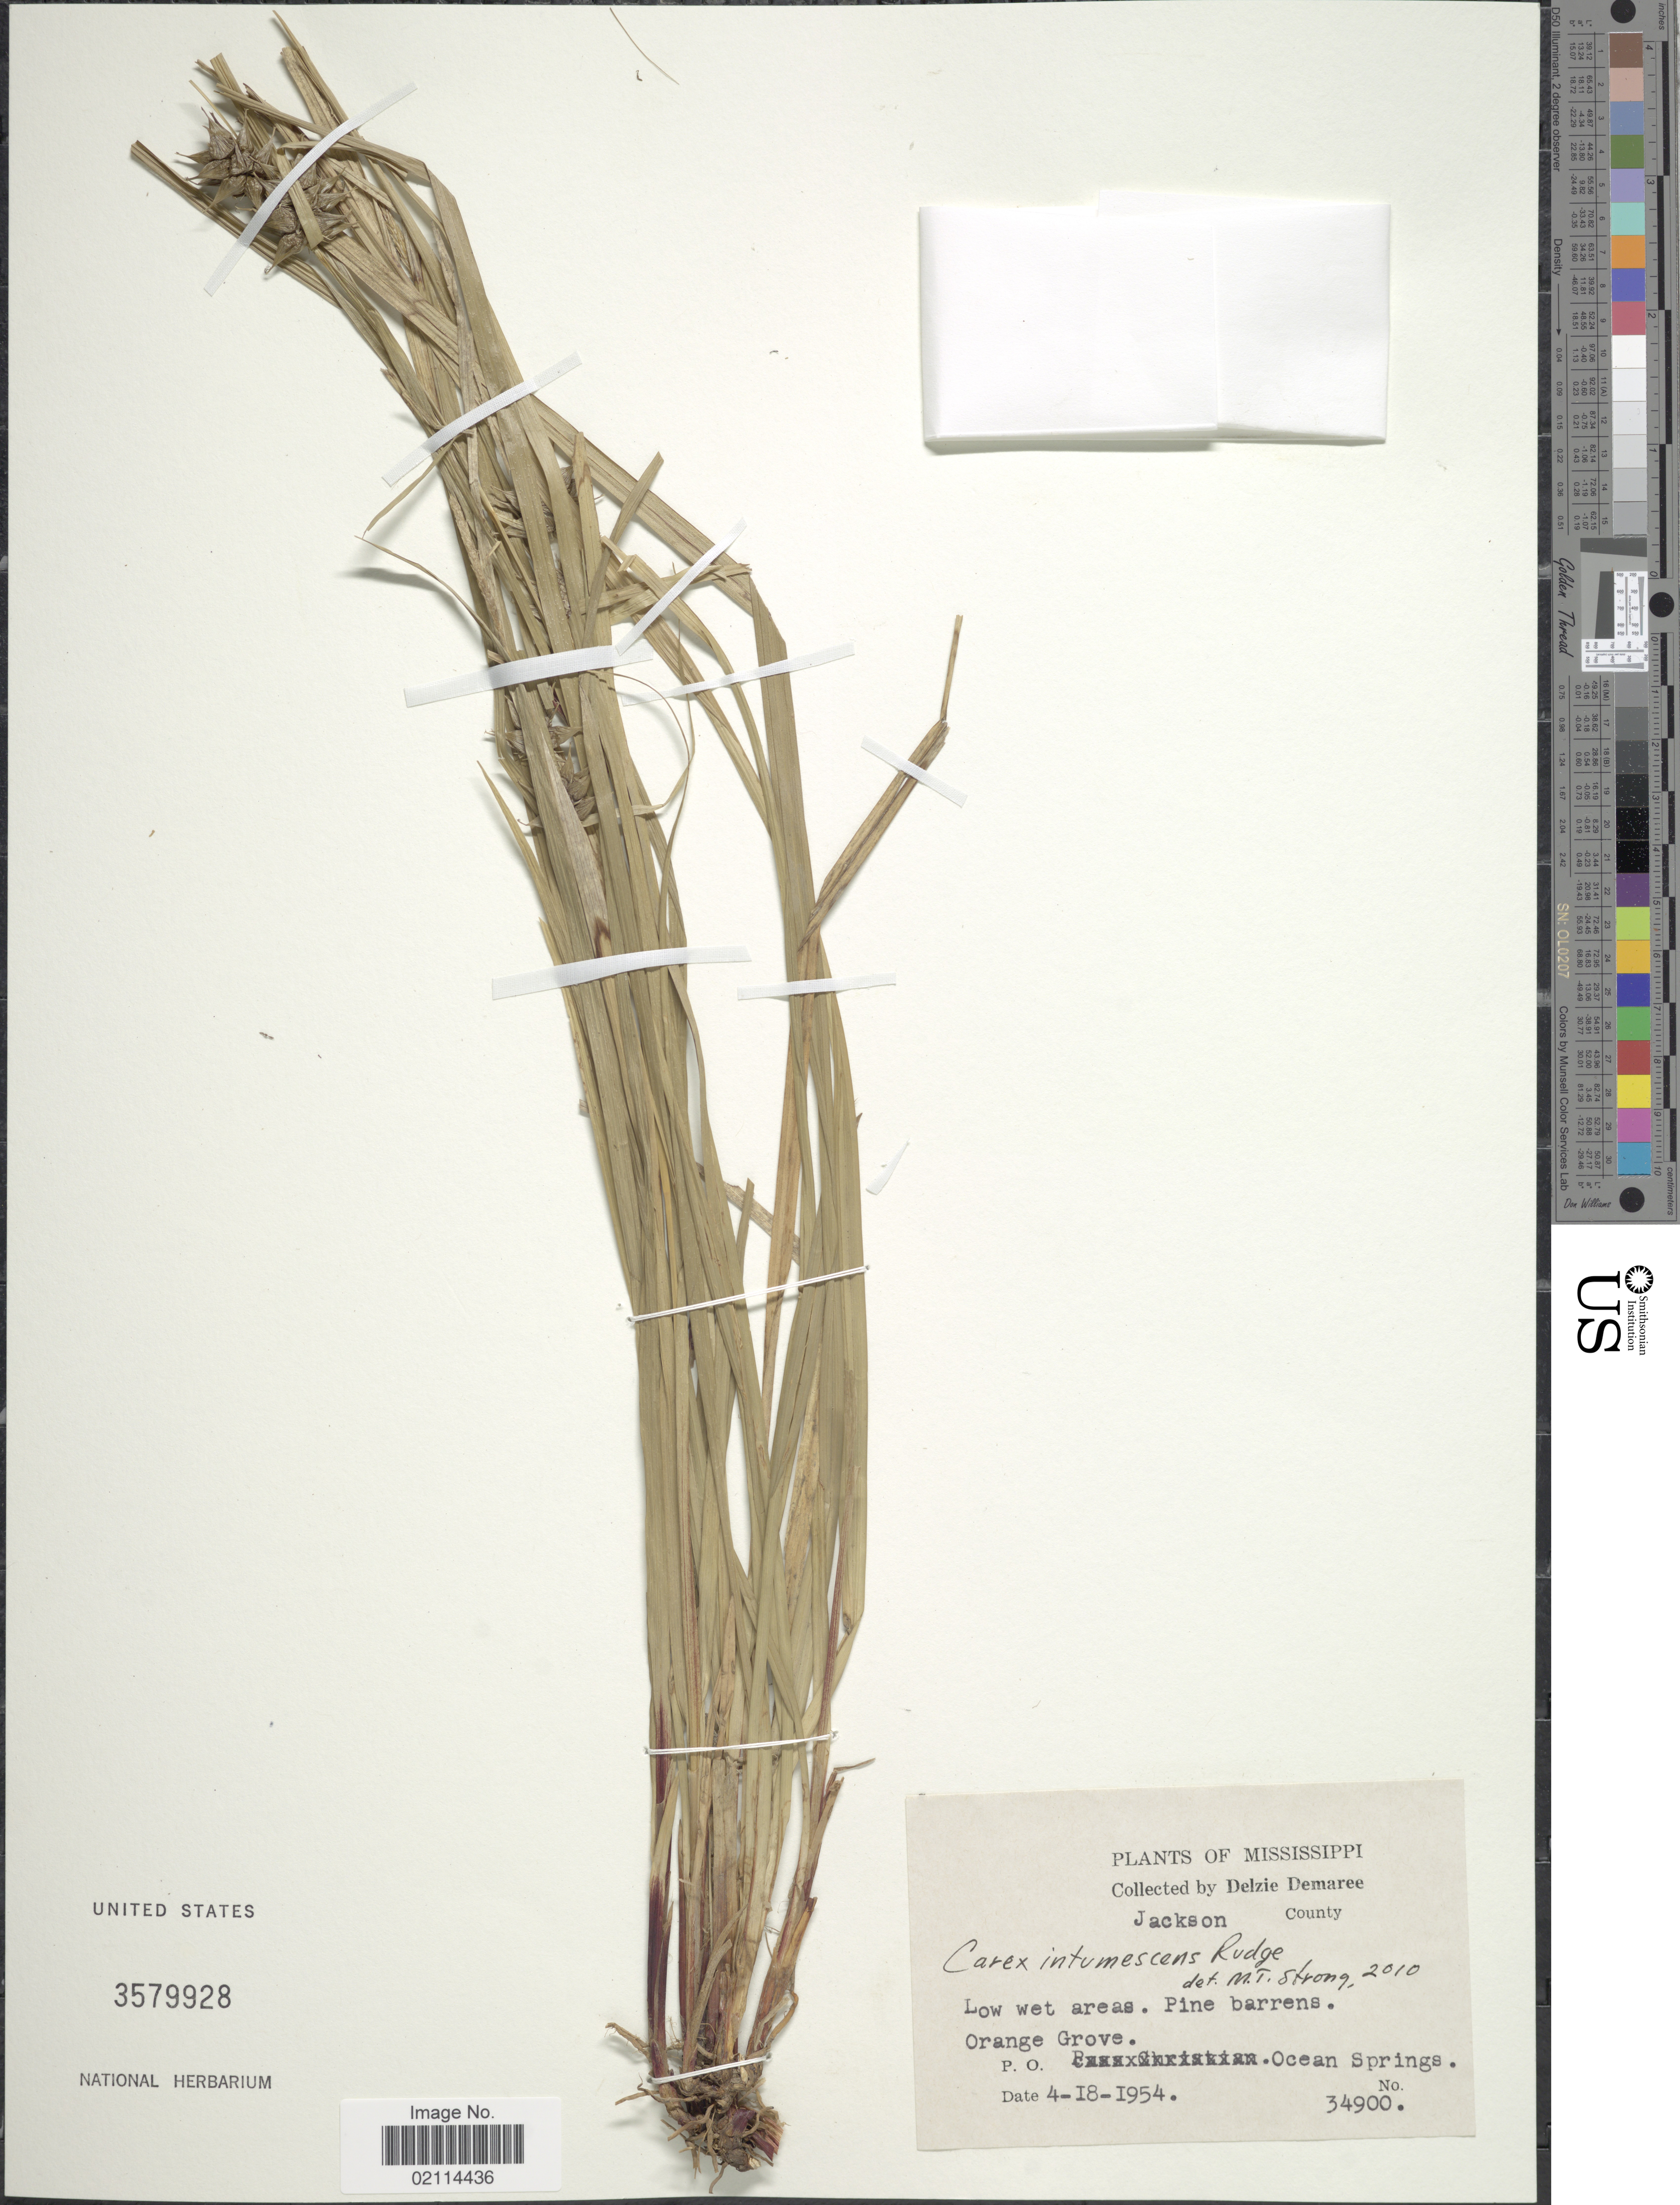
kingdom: Plantae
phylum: Tracheophyta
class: Liliopsida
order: Poales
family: Cyperaceae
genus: Carex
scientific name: Carex intumescens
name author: Rudge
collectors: D. Demaree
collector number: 34900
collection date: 1954-04-18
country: United States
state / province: Mississippi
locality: Jackson County, low wet areas, Pine barrens, Orange Grove, P.O. Ocean Springs.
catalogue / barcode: US 3579928